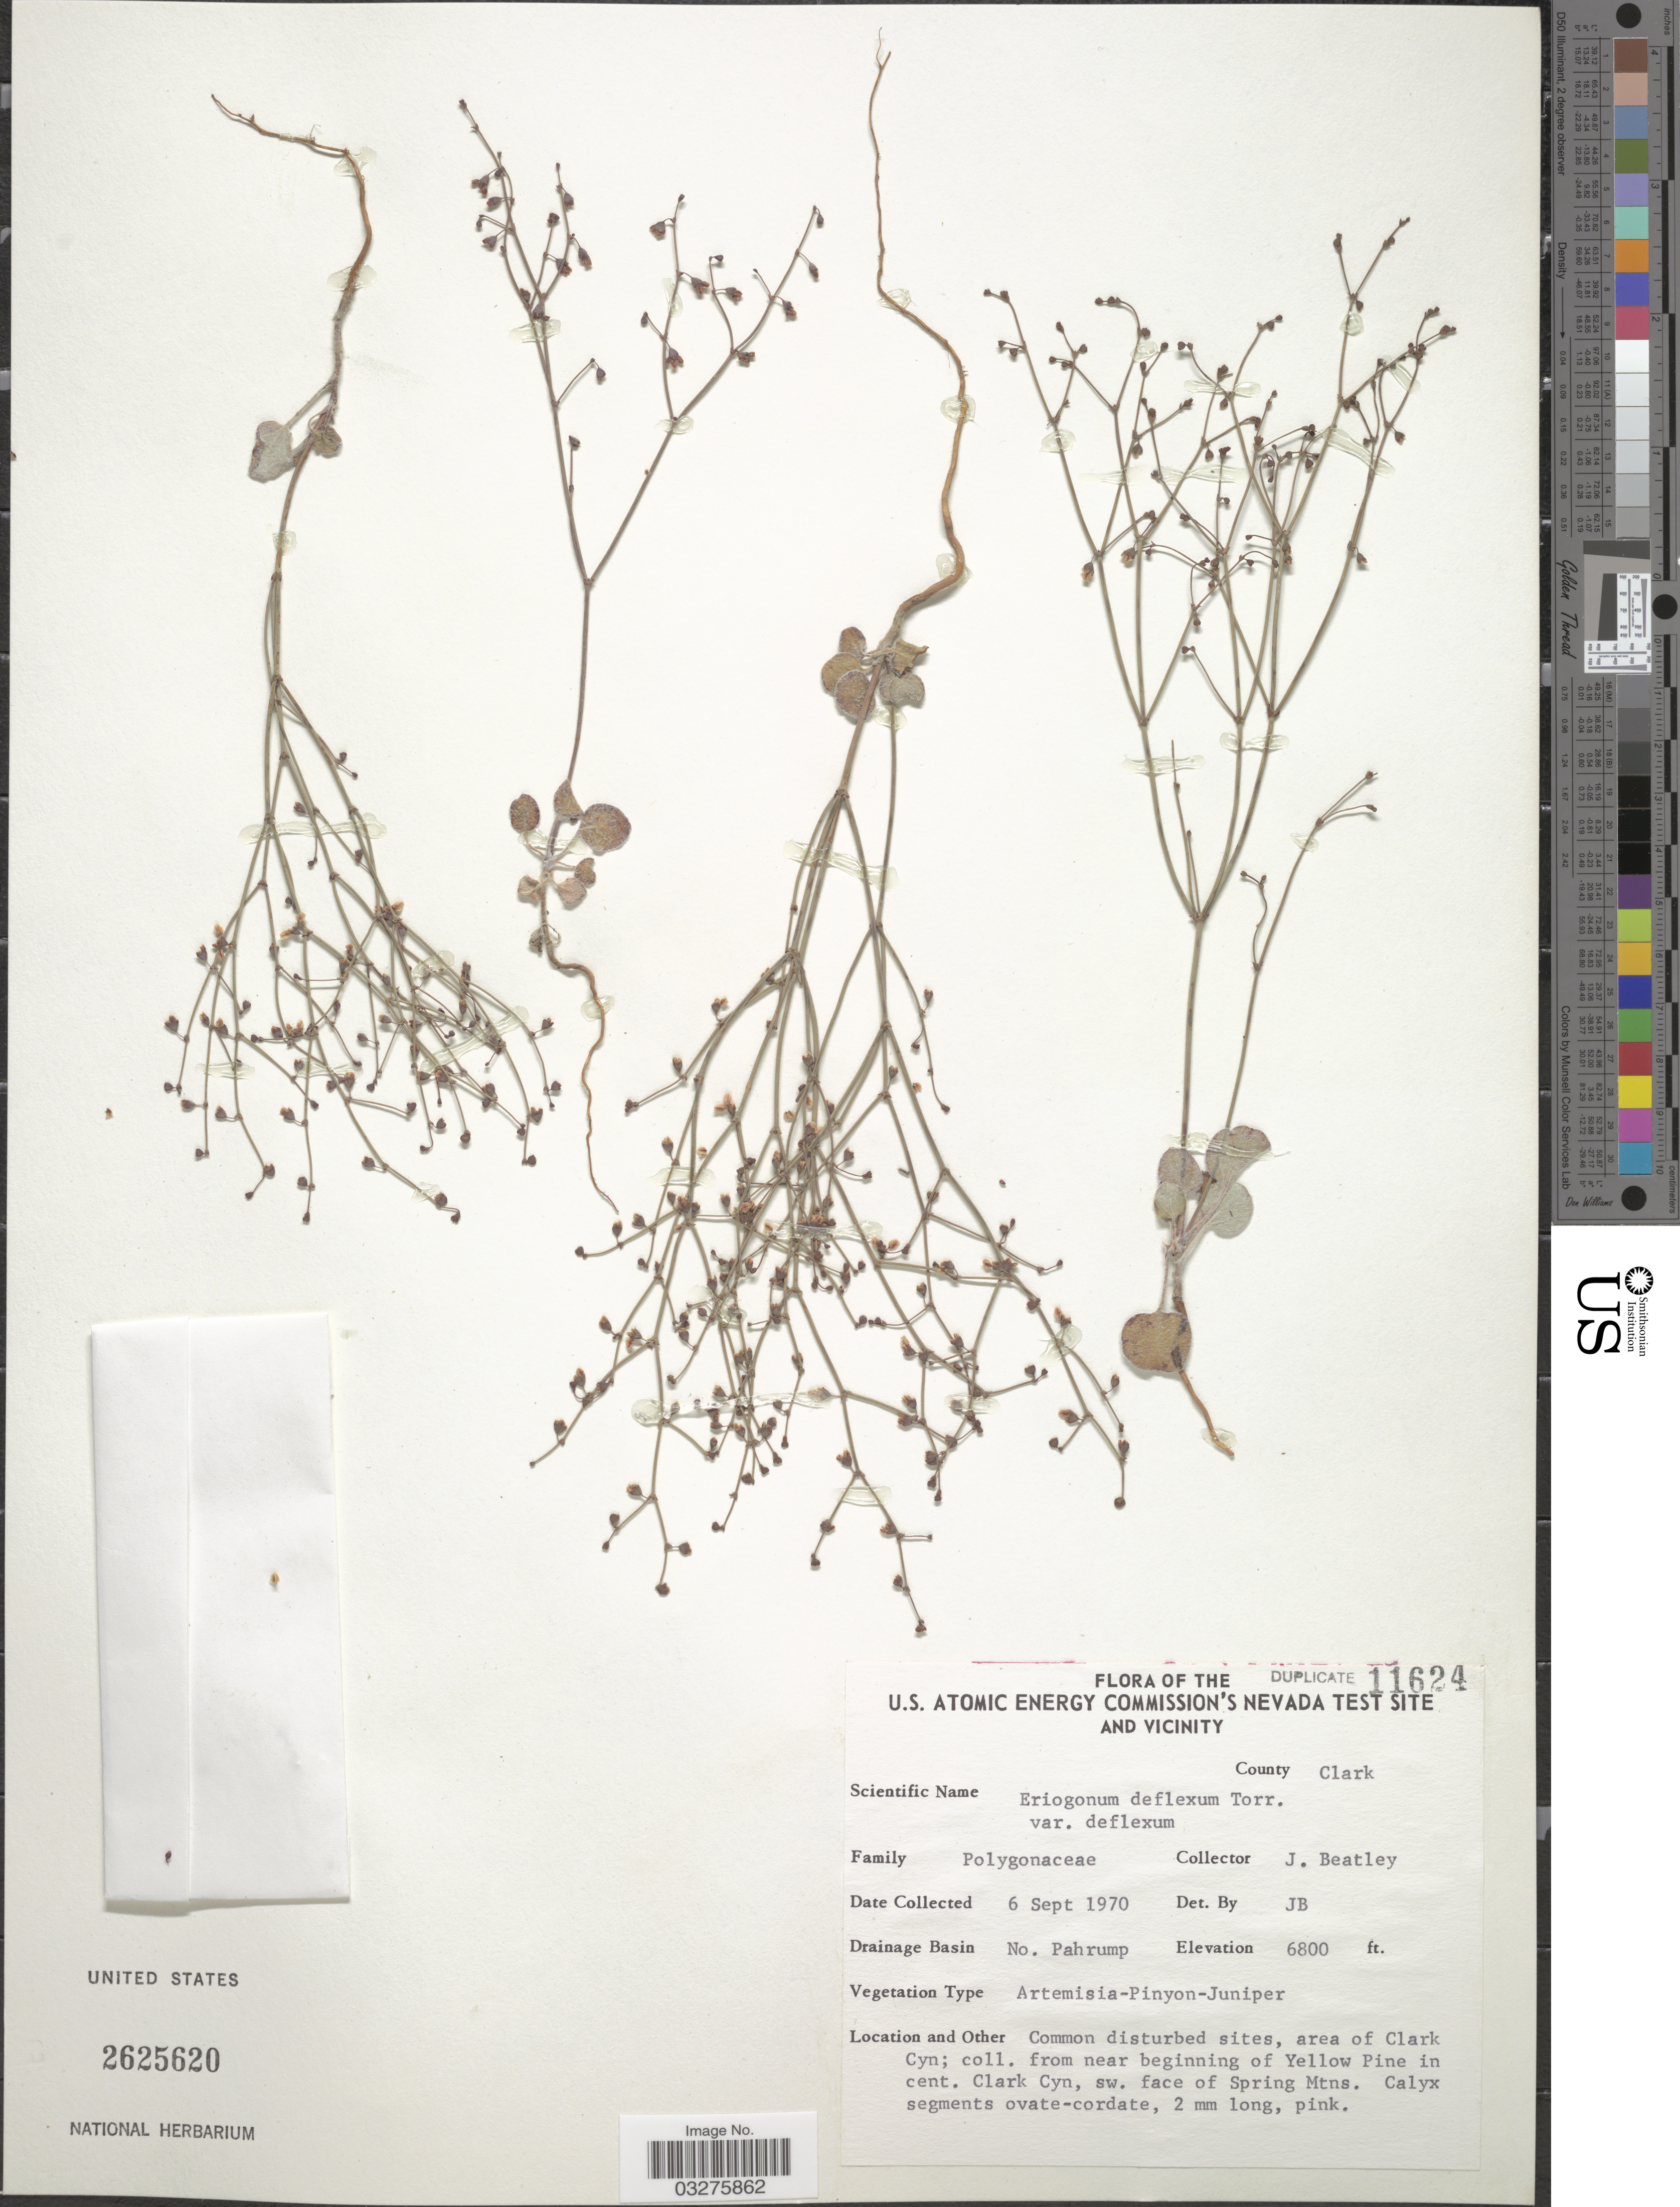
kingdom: Plantae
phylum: Tracheophyta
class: Magnoliopsida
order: Caryophyllales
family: Polygonaceae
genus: Eriogonum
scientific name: Eriogonum deflexum var. deflexum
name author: Torr. in Ives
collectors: J. C. Beatley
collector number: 11624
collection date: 1970-09-06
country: United States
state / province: Nevada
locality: U.S. Atomic Energy Commission's Nevada test site and vicinity. County Clark. Drainage Basin No. Pahrump. Area of Clark Cyn. Crak Cyn, sw. face of Spring Mtns.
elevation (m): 2073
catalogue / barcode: US 2625620